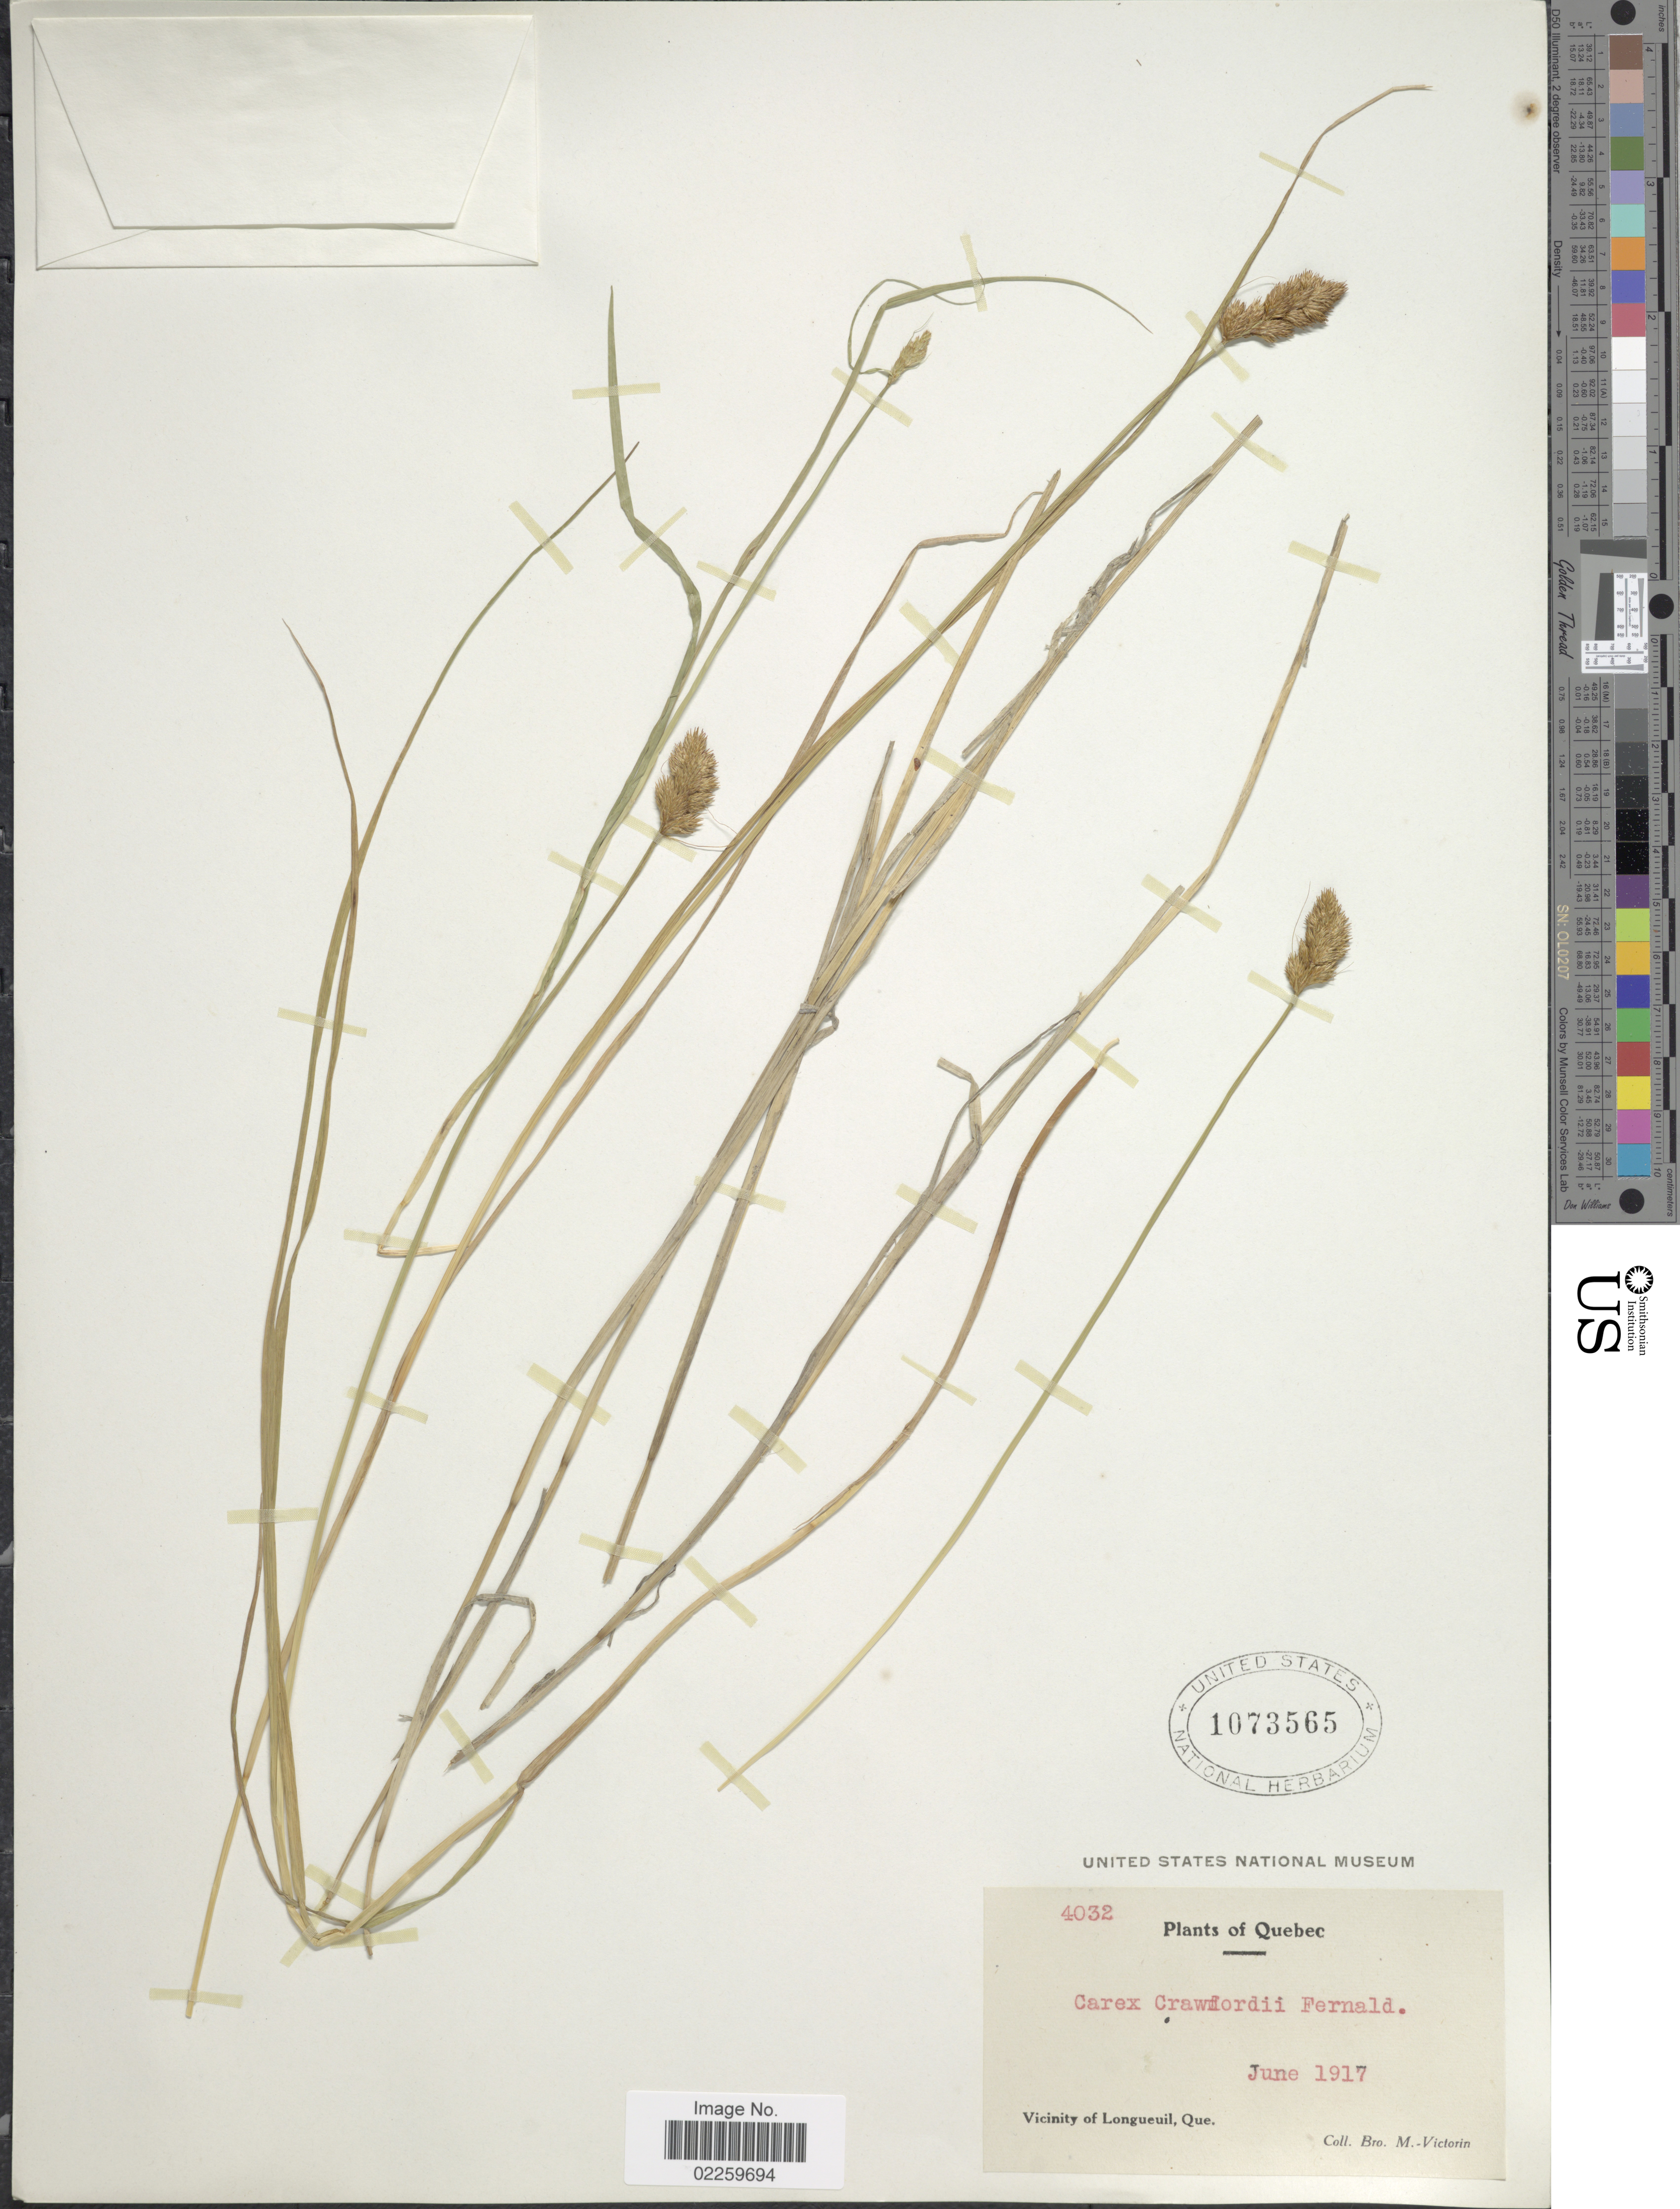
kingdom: Plantae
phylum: Tracheophyta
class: Liliopsida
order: Poales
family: Cyperaceae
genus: Carex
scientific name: Carex crawfordii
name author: Fernald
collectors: Fr. Marie-Victorin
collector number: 4032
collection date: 1917-06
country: Canada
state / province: Quebec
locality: Vicinity of Longueuil.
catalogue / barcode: US 1073565